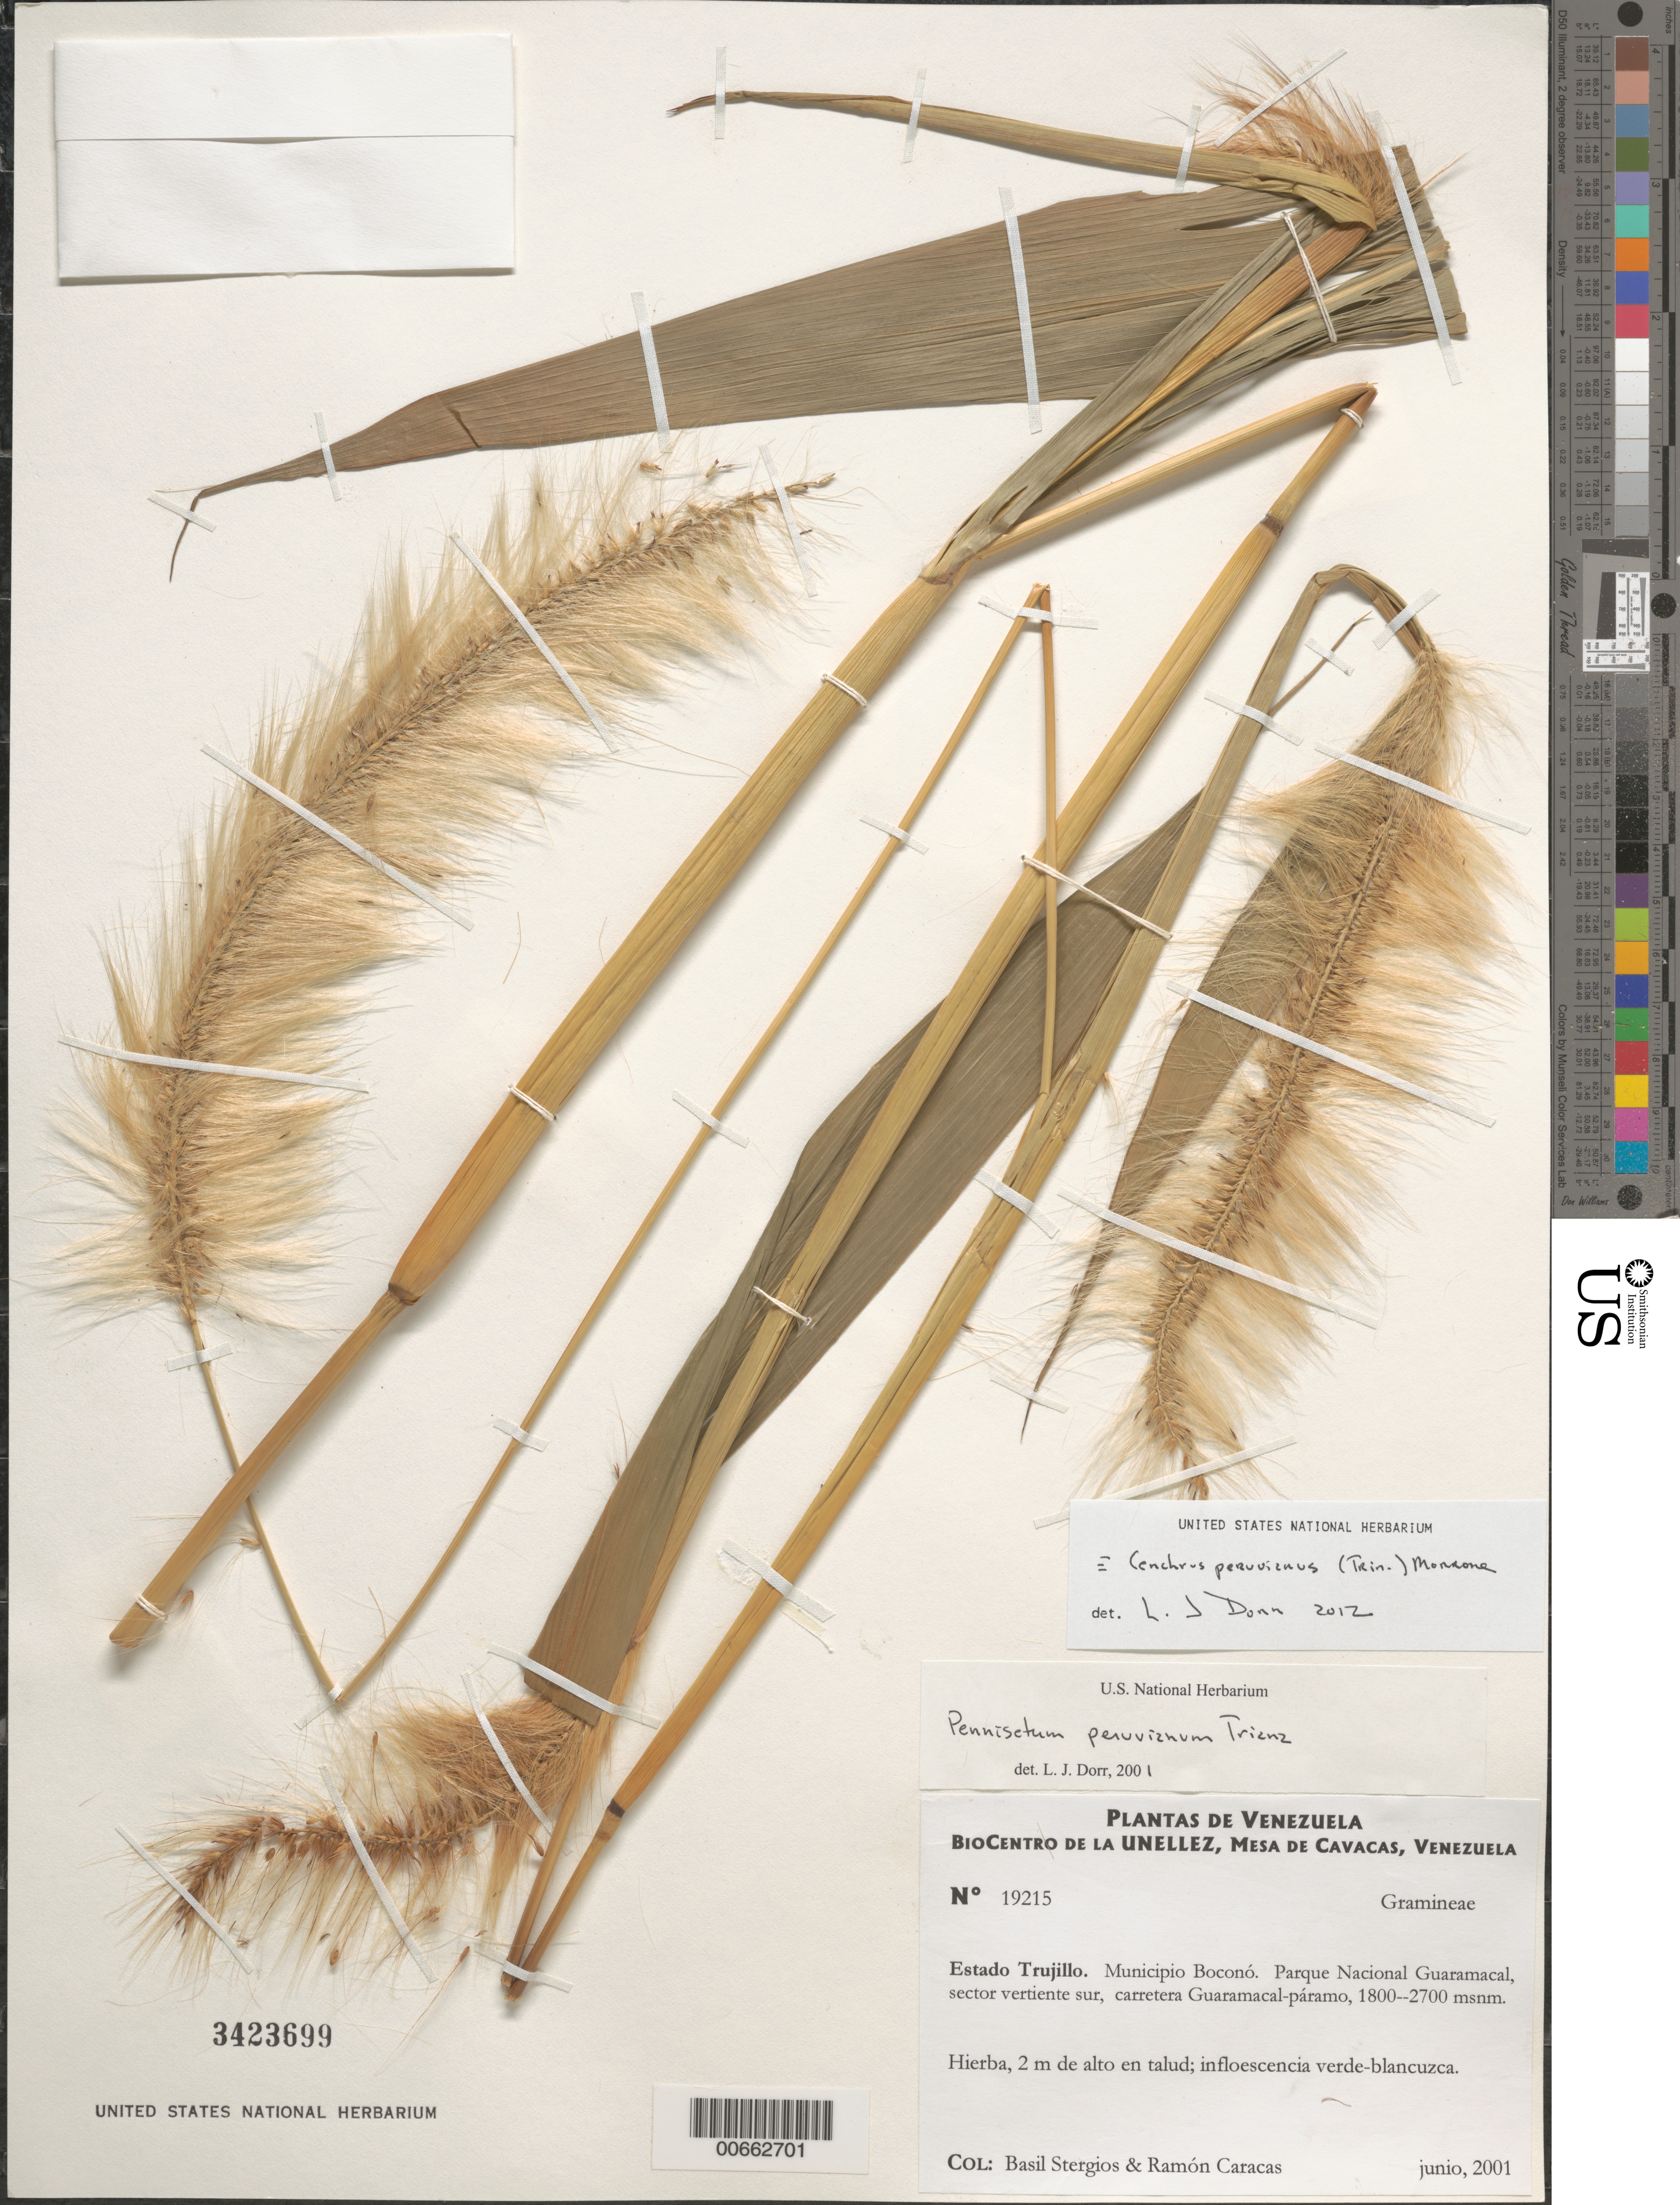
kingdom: Plantae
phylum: Tracheophyta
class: Liliopsida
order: Poales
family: Poaceae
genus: Cenchrus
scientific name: Cenchrus peruvianus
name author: (Trin.) Morrone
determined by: Dorr, L. J., (BOT), Smithsonian Institution - National Museum of Natural History (UNITED STATES)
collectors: B. G. Stergios & R. Caracas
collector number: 19215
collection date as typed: Jun 2001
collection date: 2001-06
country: Venezuela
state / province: Trujillo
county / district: Boconó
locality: Parque Nacional Guaramacal, sector vertiente sur, carretera Guaramacal-páramo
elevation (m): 1800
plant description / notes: PORT, US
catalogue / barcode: US 3423699